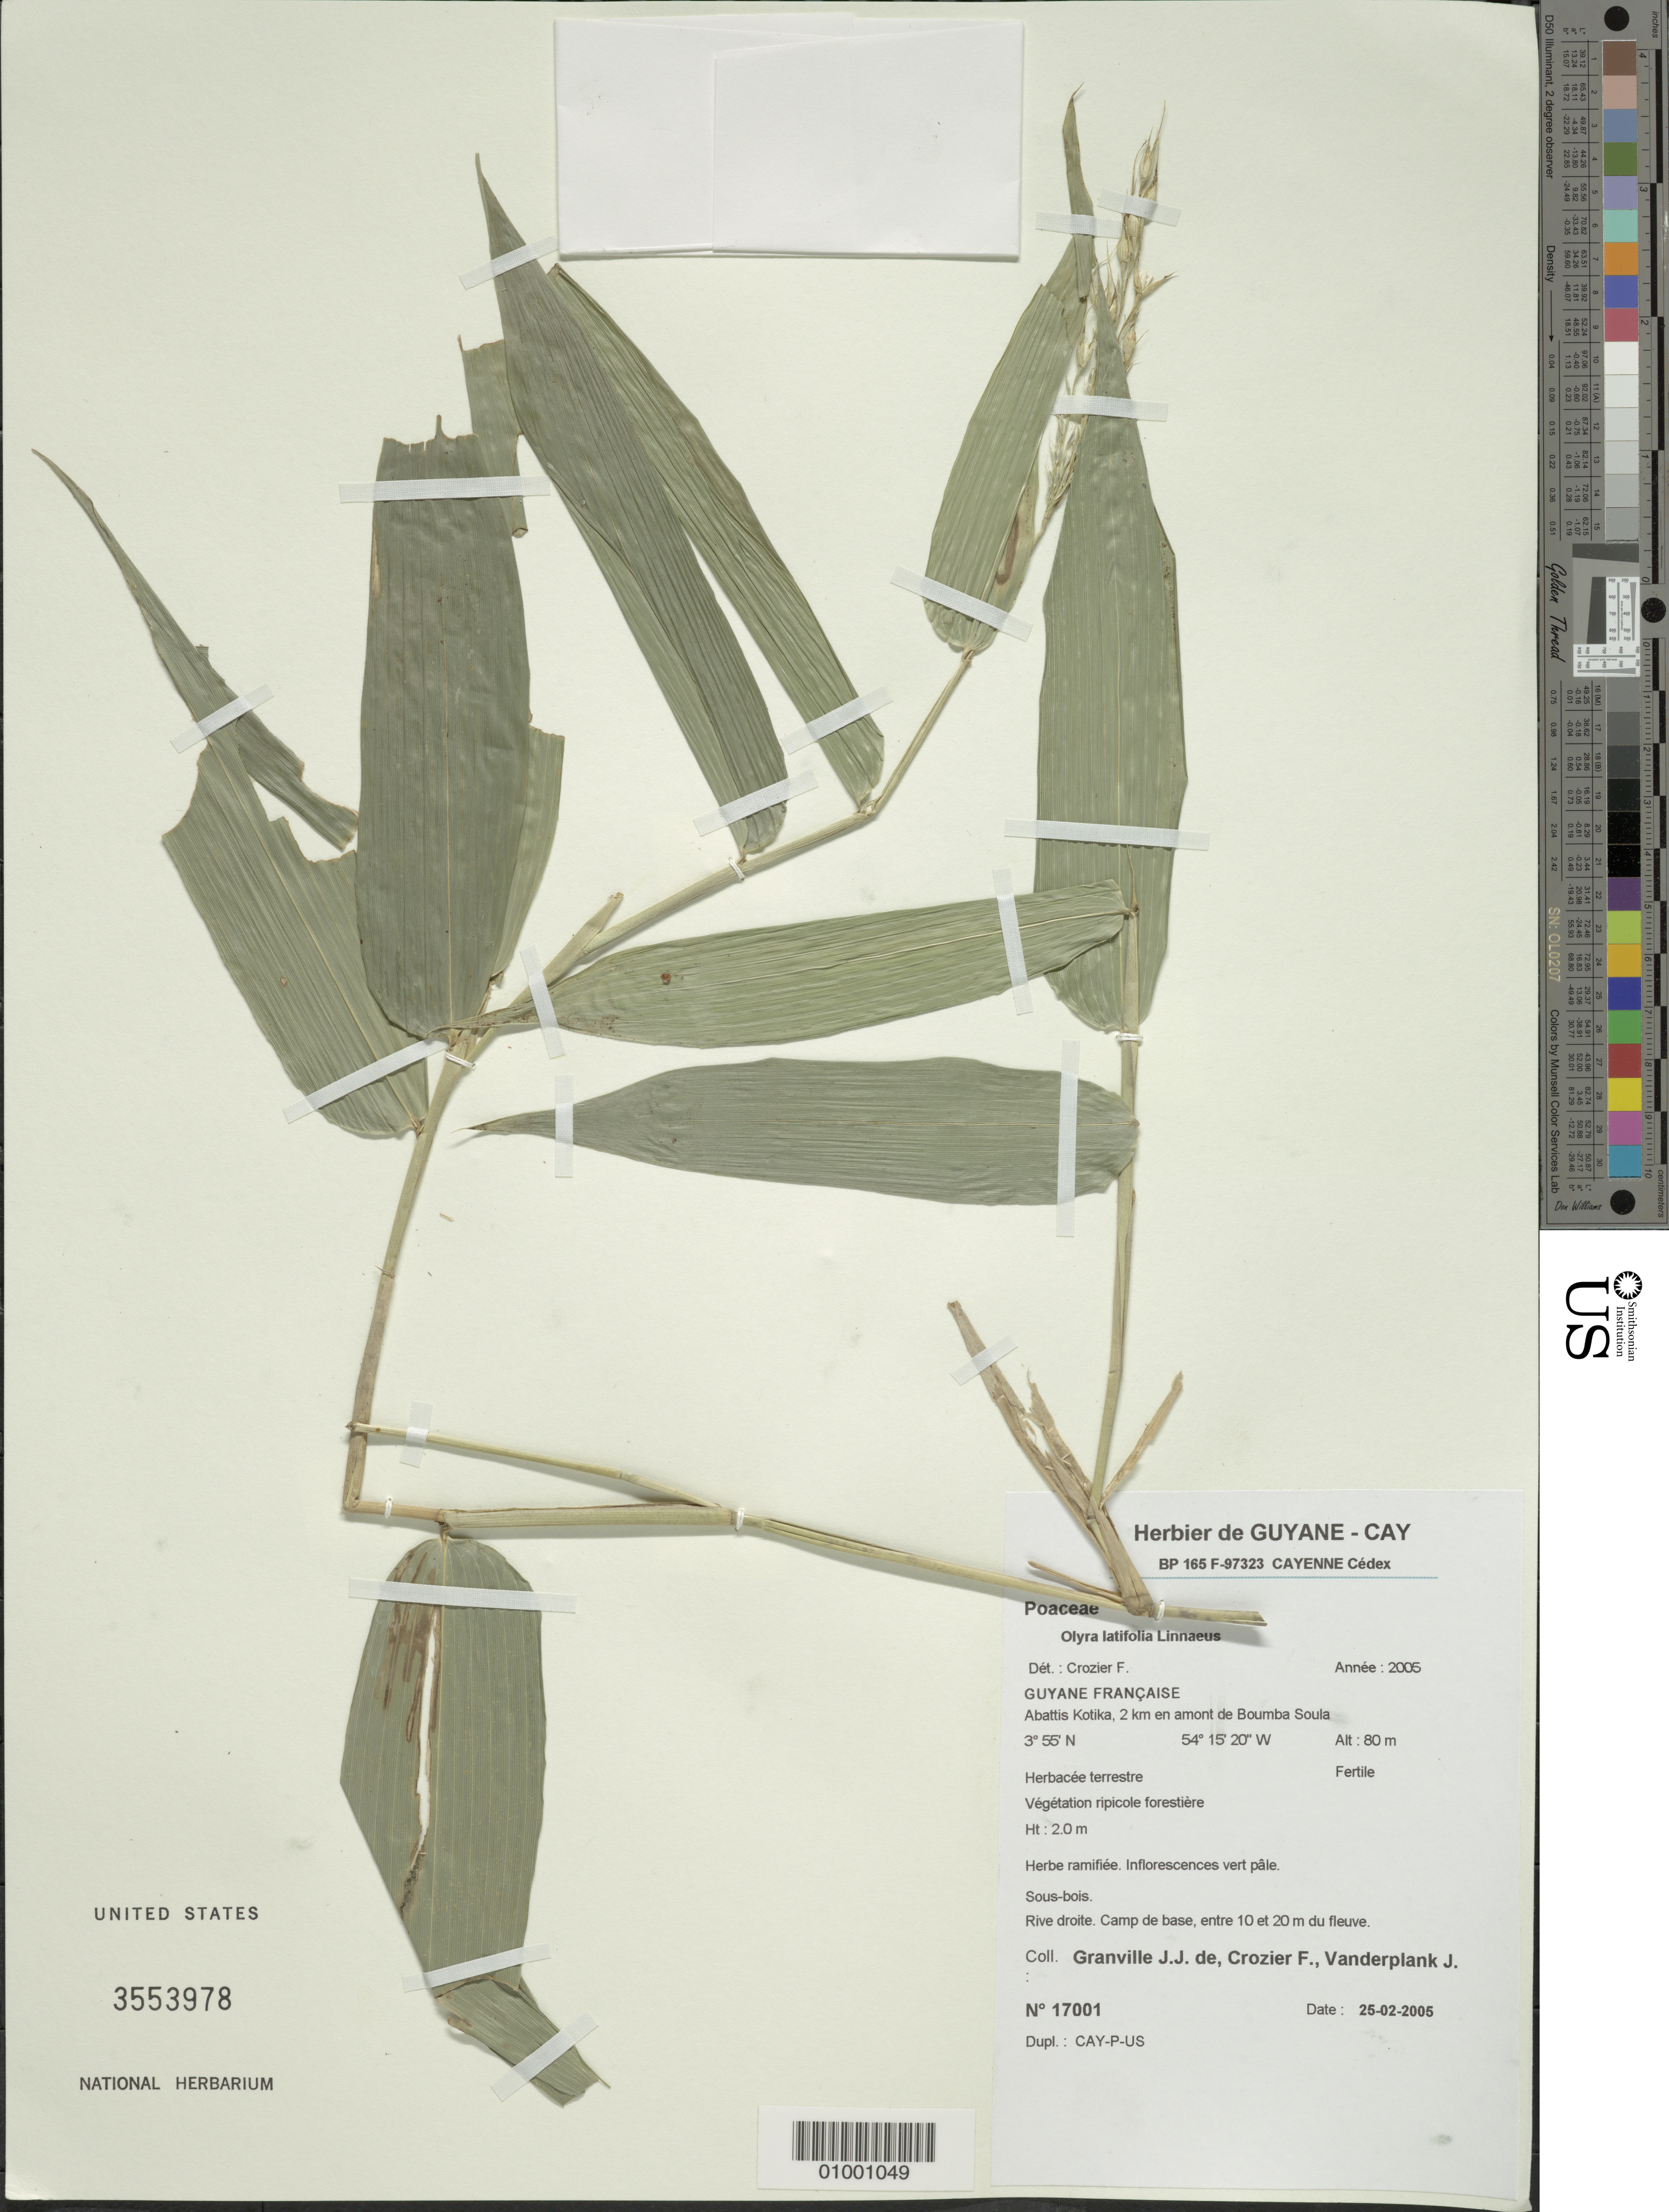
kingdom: Plantae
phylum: Tracheophyta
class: Liliopsida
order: Poales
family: Poaceae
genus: Olyra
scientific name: Olyra latifolia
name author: L.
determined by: Crozier, F.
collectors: J.-J. de Granville, F. Crozier & J. Vanderplank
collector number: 17001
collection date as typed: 25-Feb-05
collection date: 2005-02-25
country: French Guiana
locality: Abattis Kotika, 2 km en amont de Boumba Soula. Rive droite. Camp de base, entre 10 et 20m de fleuve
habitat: Vegetation ripicole forestiere. Sous-bois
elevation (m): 80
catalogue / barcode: US 3553978